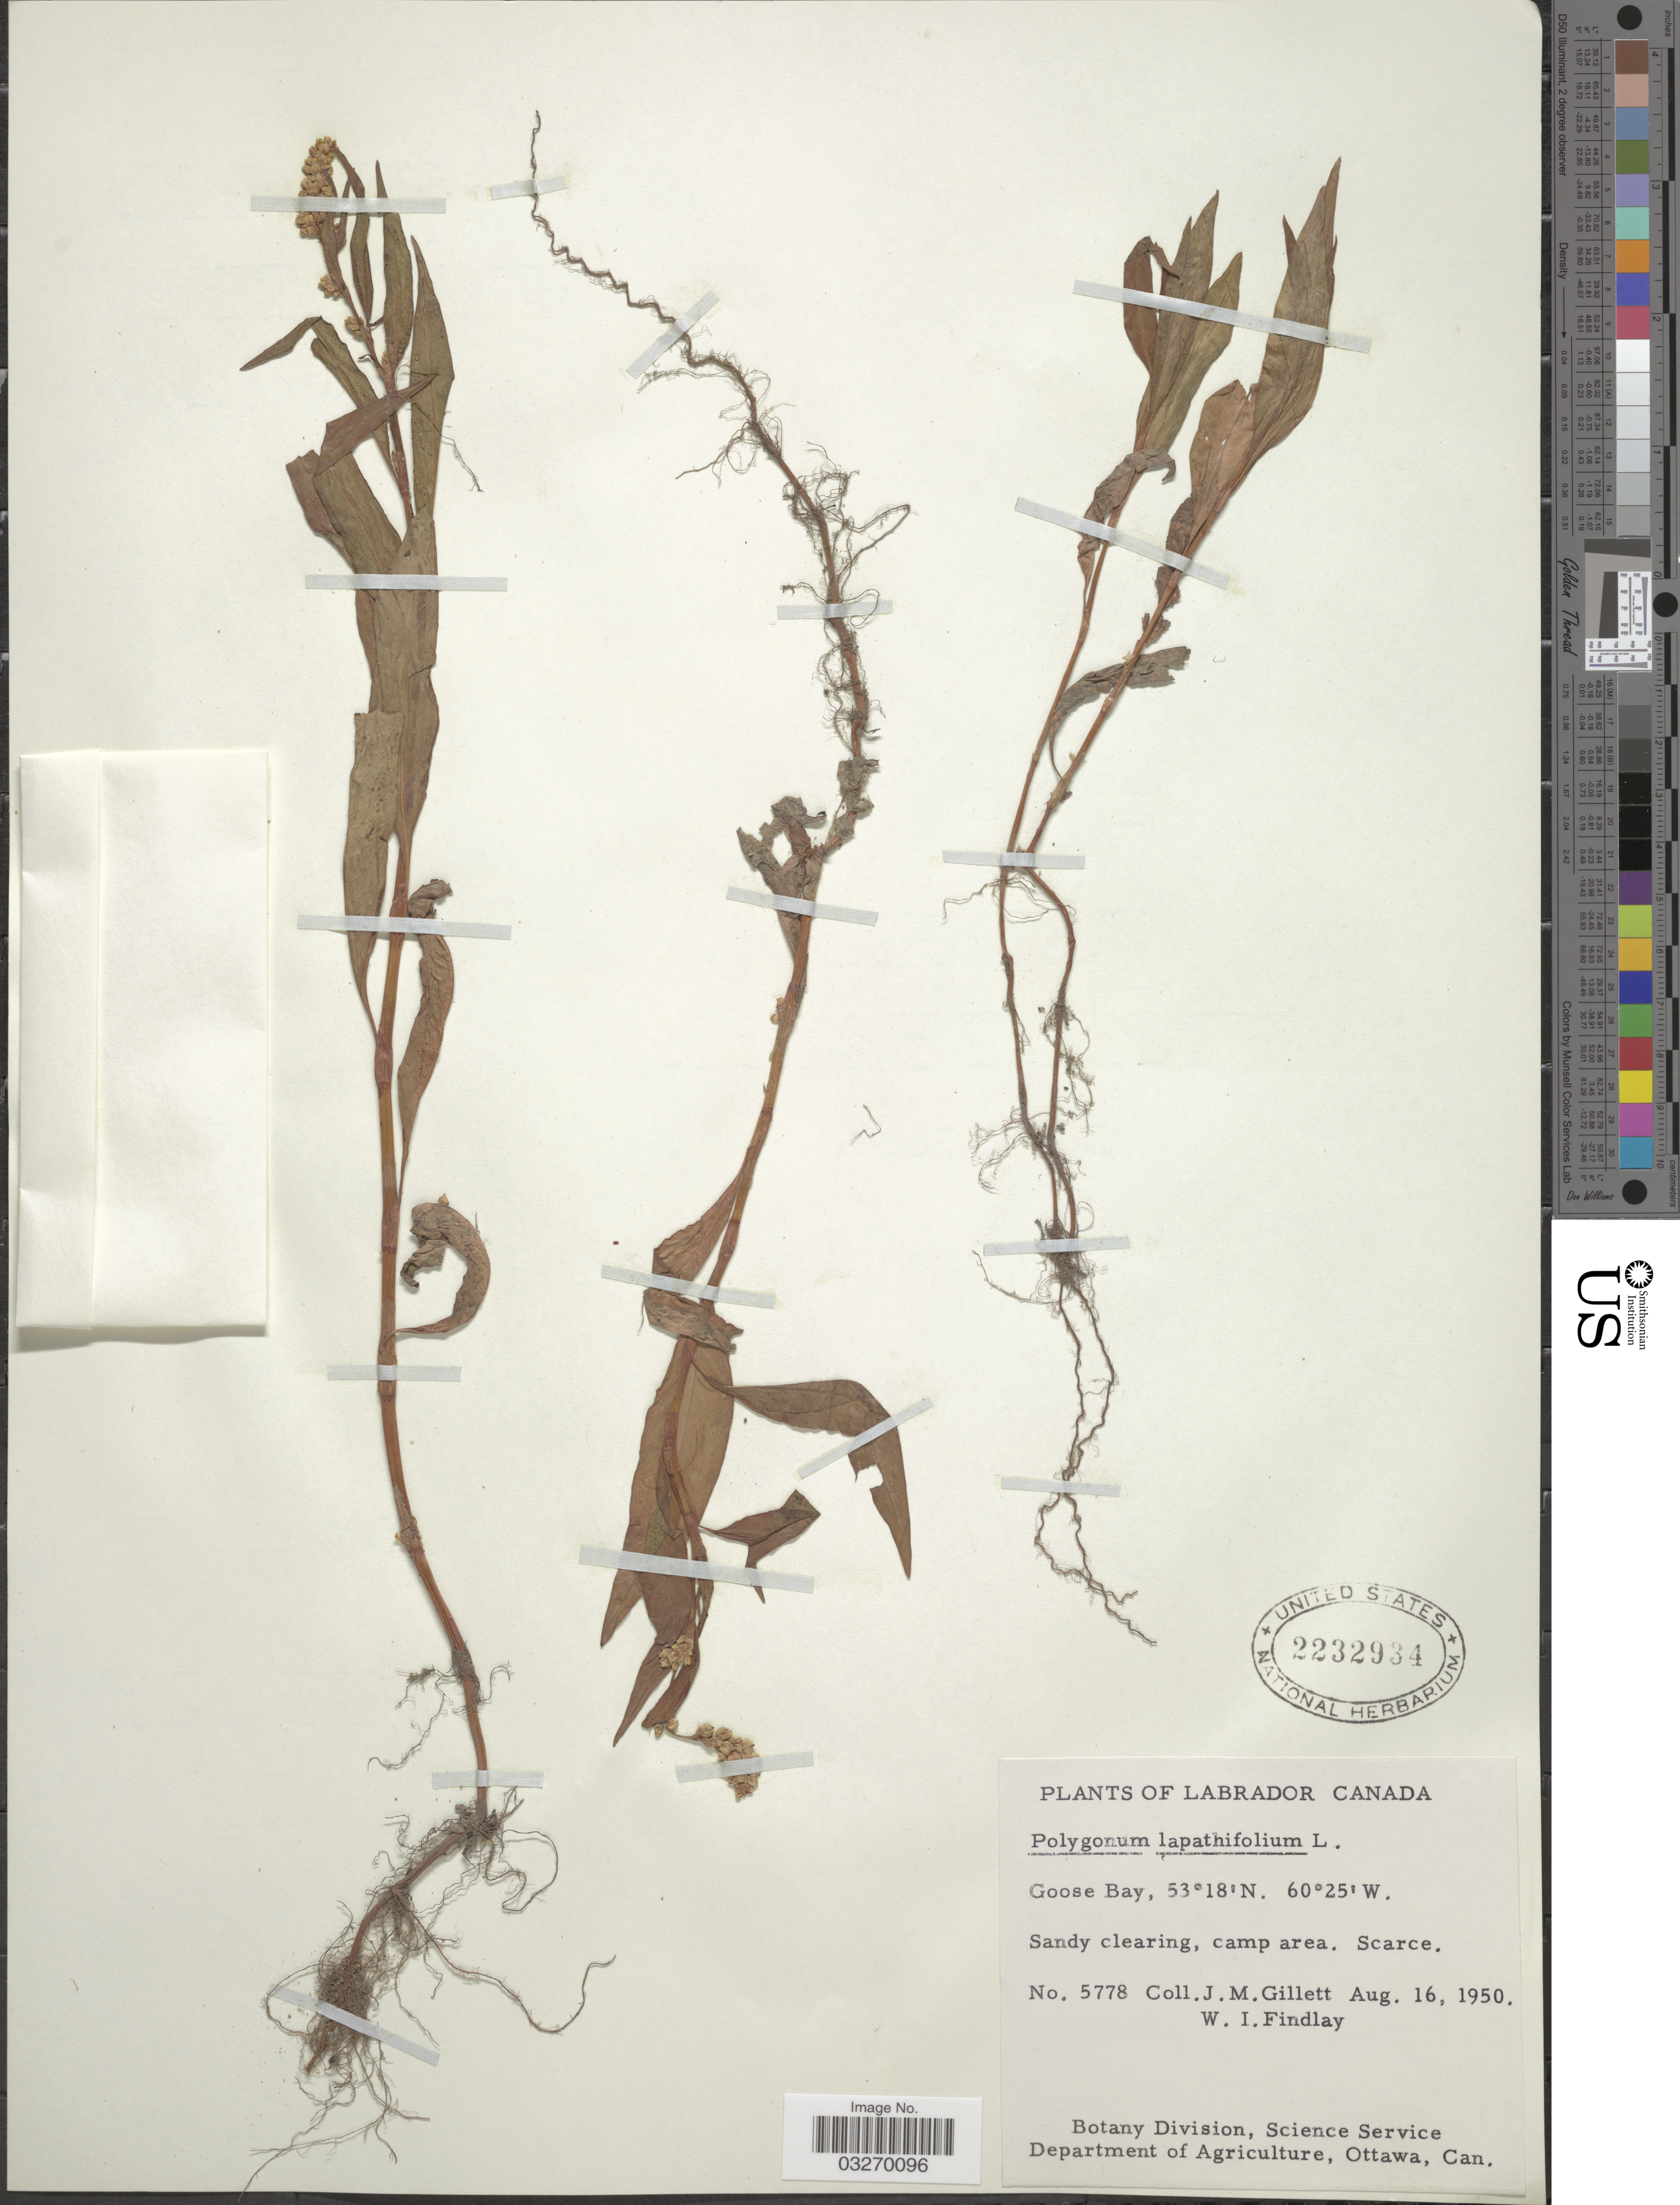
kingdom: Plantae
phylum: Tracheophyta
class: Magnoliopsida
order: Caryophyllales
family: Polygonaceae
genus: Persicaria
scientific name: Persicaria lapathifolia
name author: (L.) Delarbre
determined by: Atha, D. E.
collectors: J. M. Gillett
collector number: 5778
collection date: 1950-08-16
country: Canada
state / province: Newfoundland and Labrador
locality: Labrador. Goose Bay.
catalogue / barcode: US 2232934